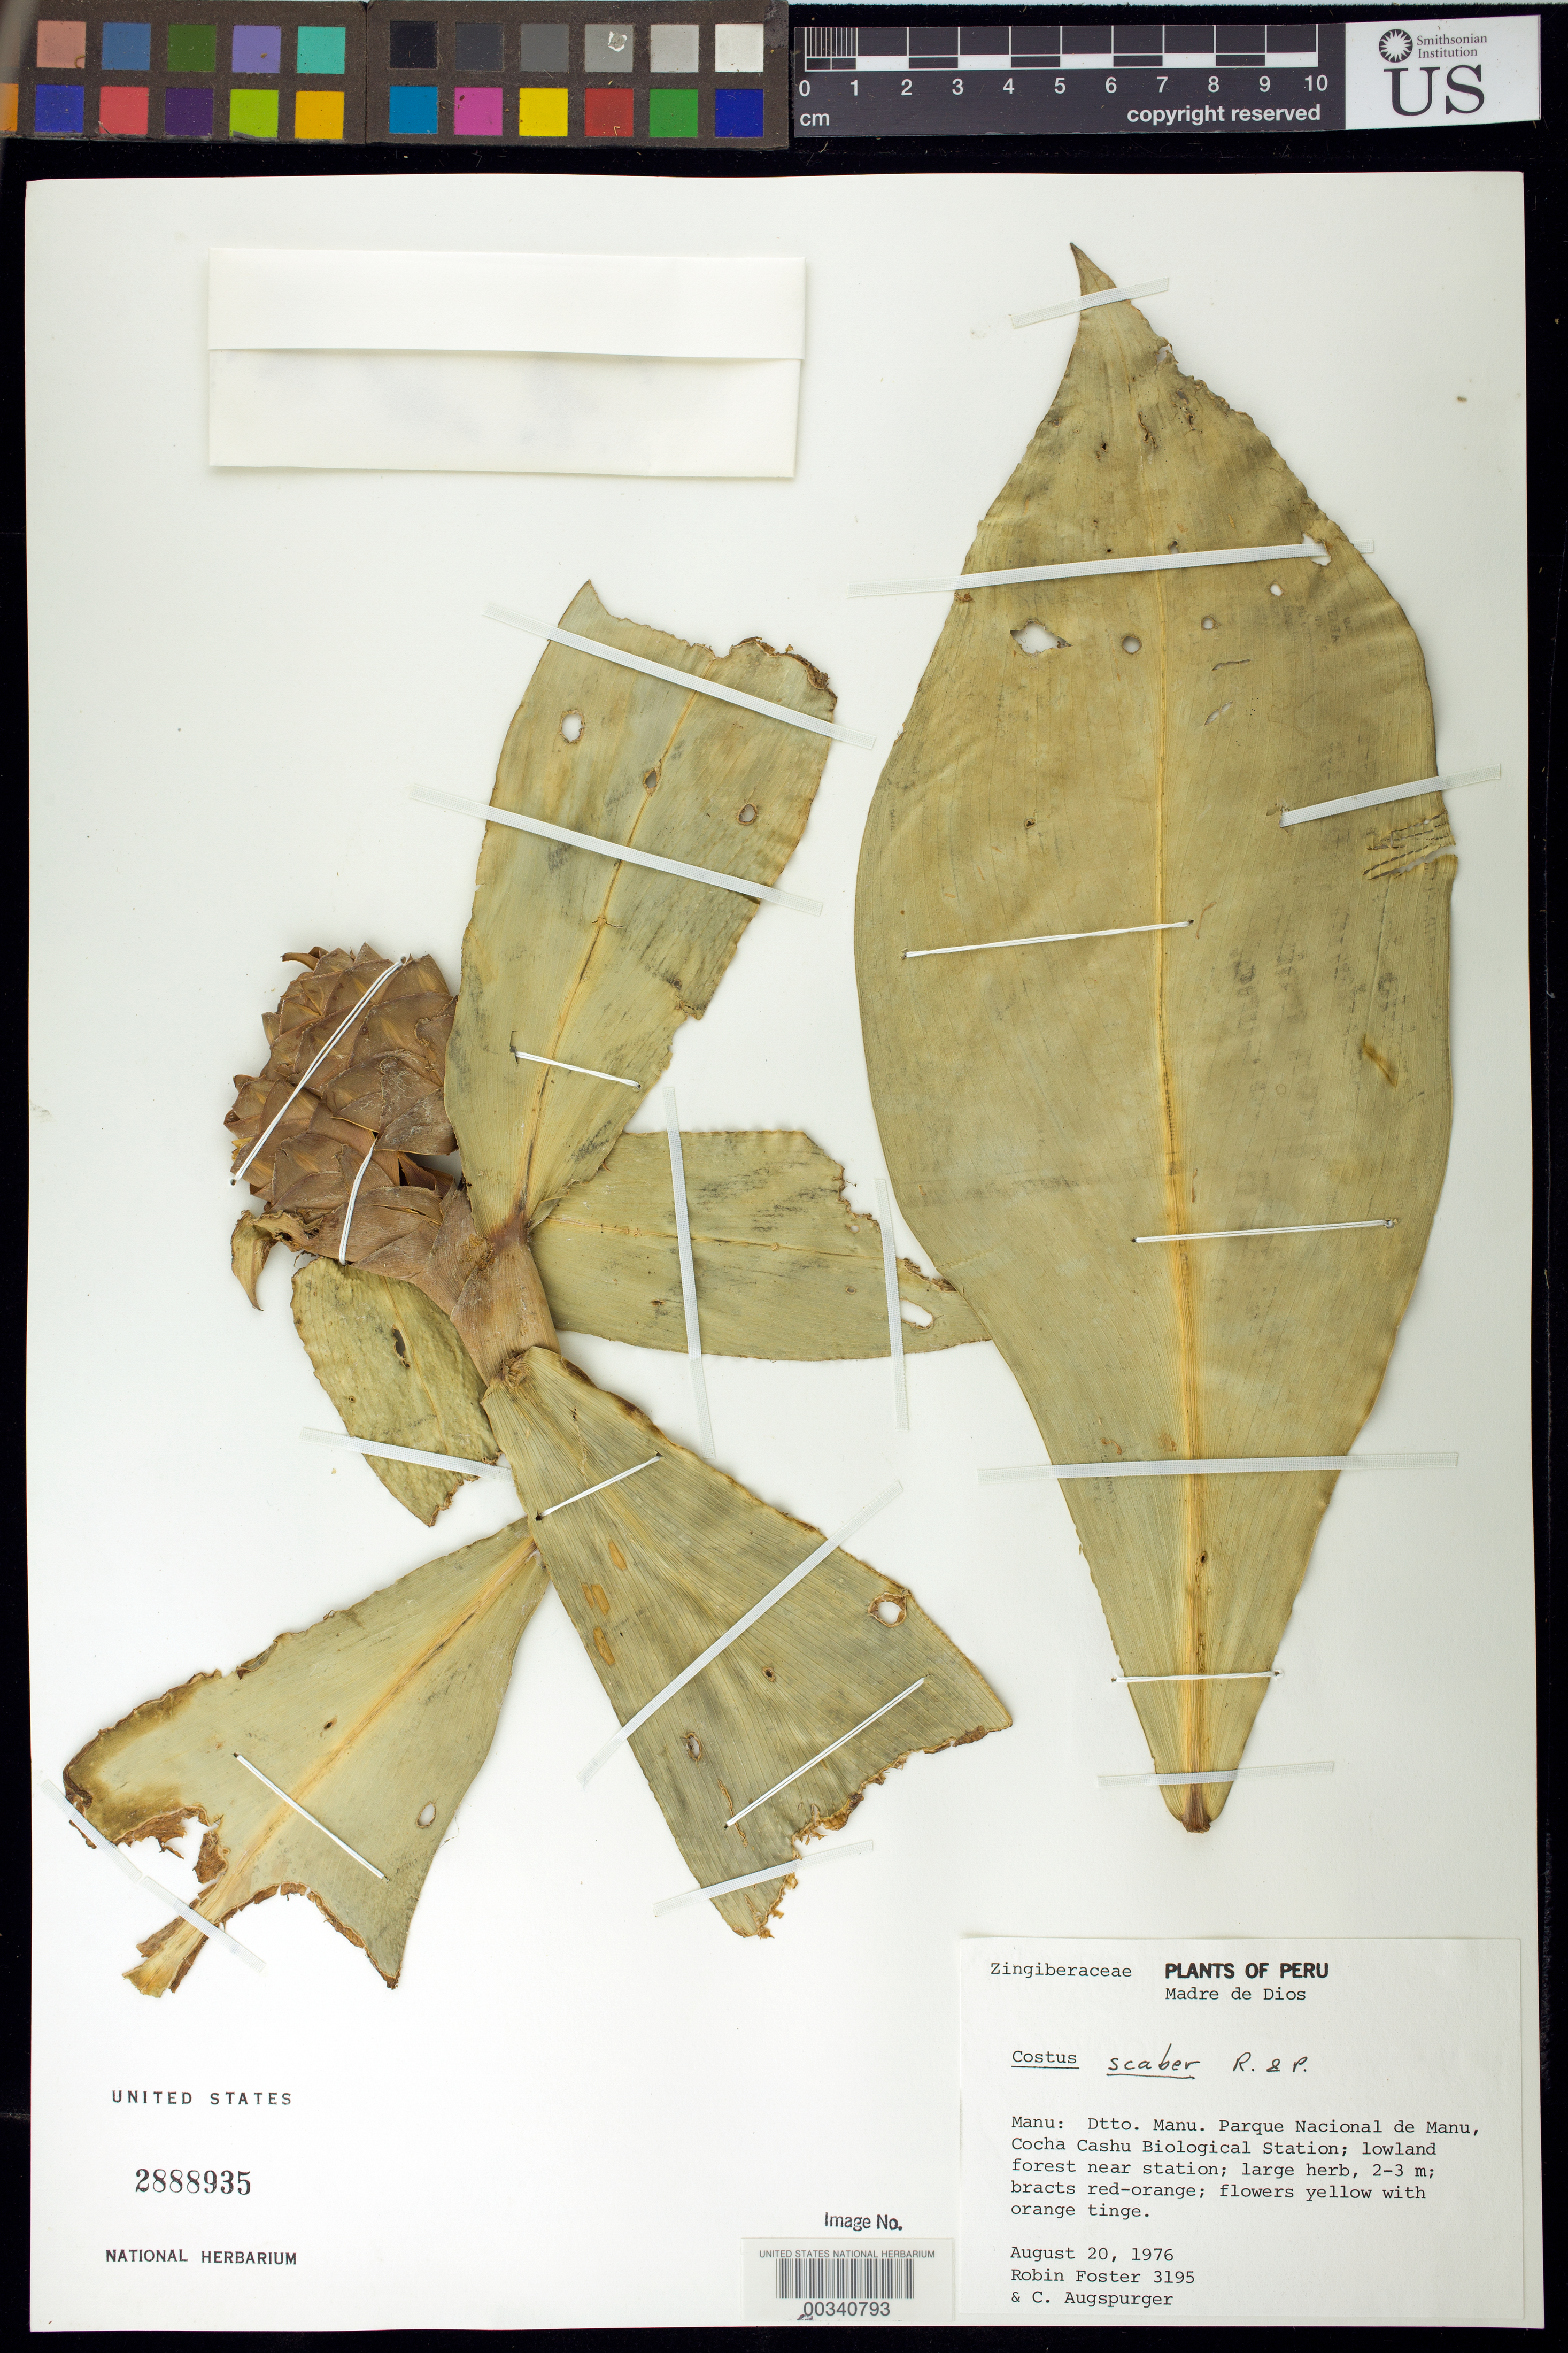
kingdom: Plantae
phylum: Tracheophyta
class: Liliopsida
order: Zingiberales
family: Costaceae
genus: Costus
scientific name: Costus scaber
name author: Ruiz & Pav.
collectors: R. Foster & C. Augspurger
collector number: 3195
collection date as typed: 20 Aug 1976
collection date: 1976-08-20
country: Peru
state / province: Madre de Dios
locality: Manu: dtto manu, parque nacional de manu, cocha cashu biological station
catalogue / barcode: US 2888935